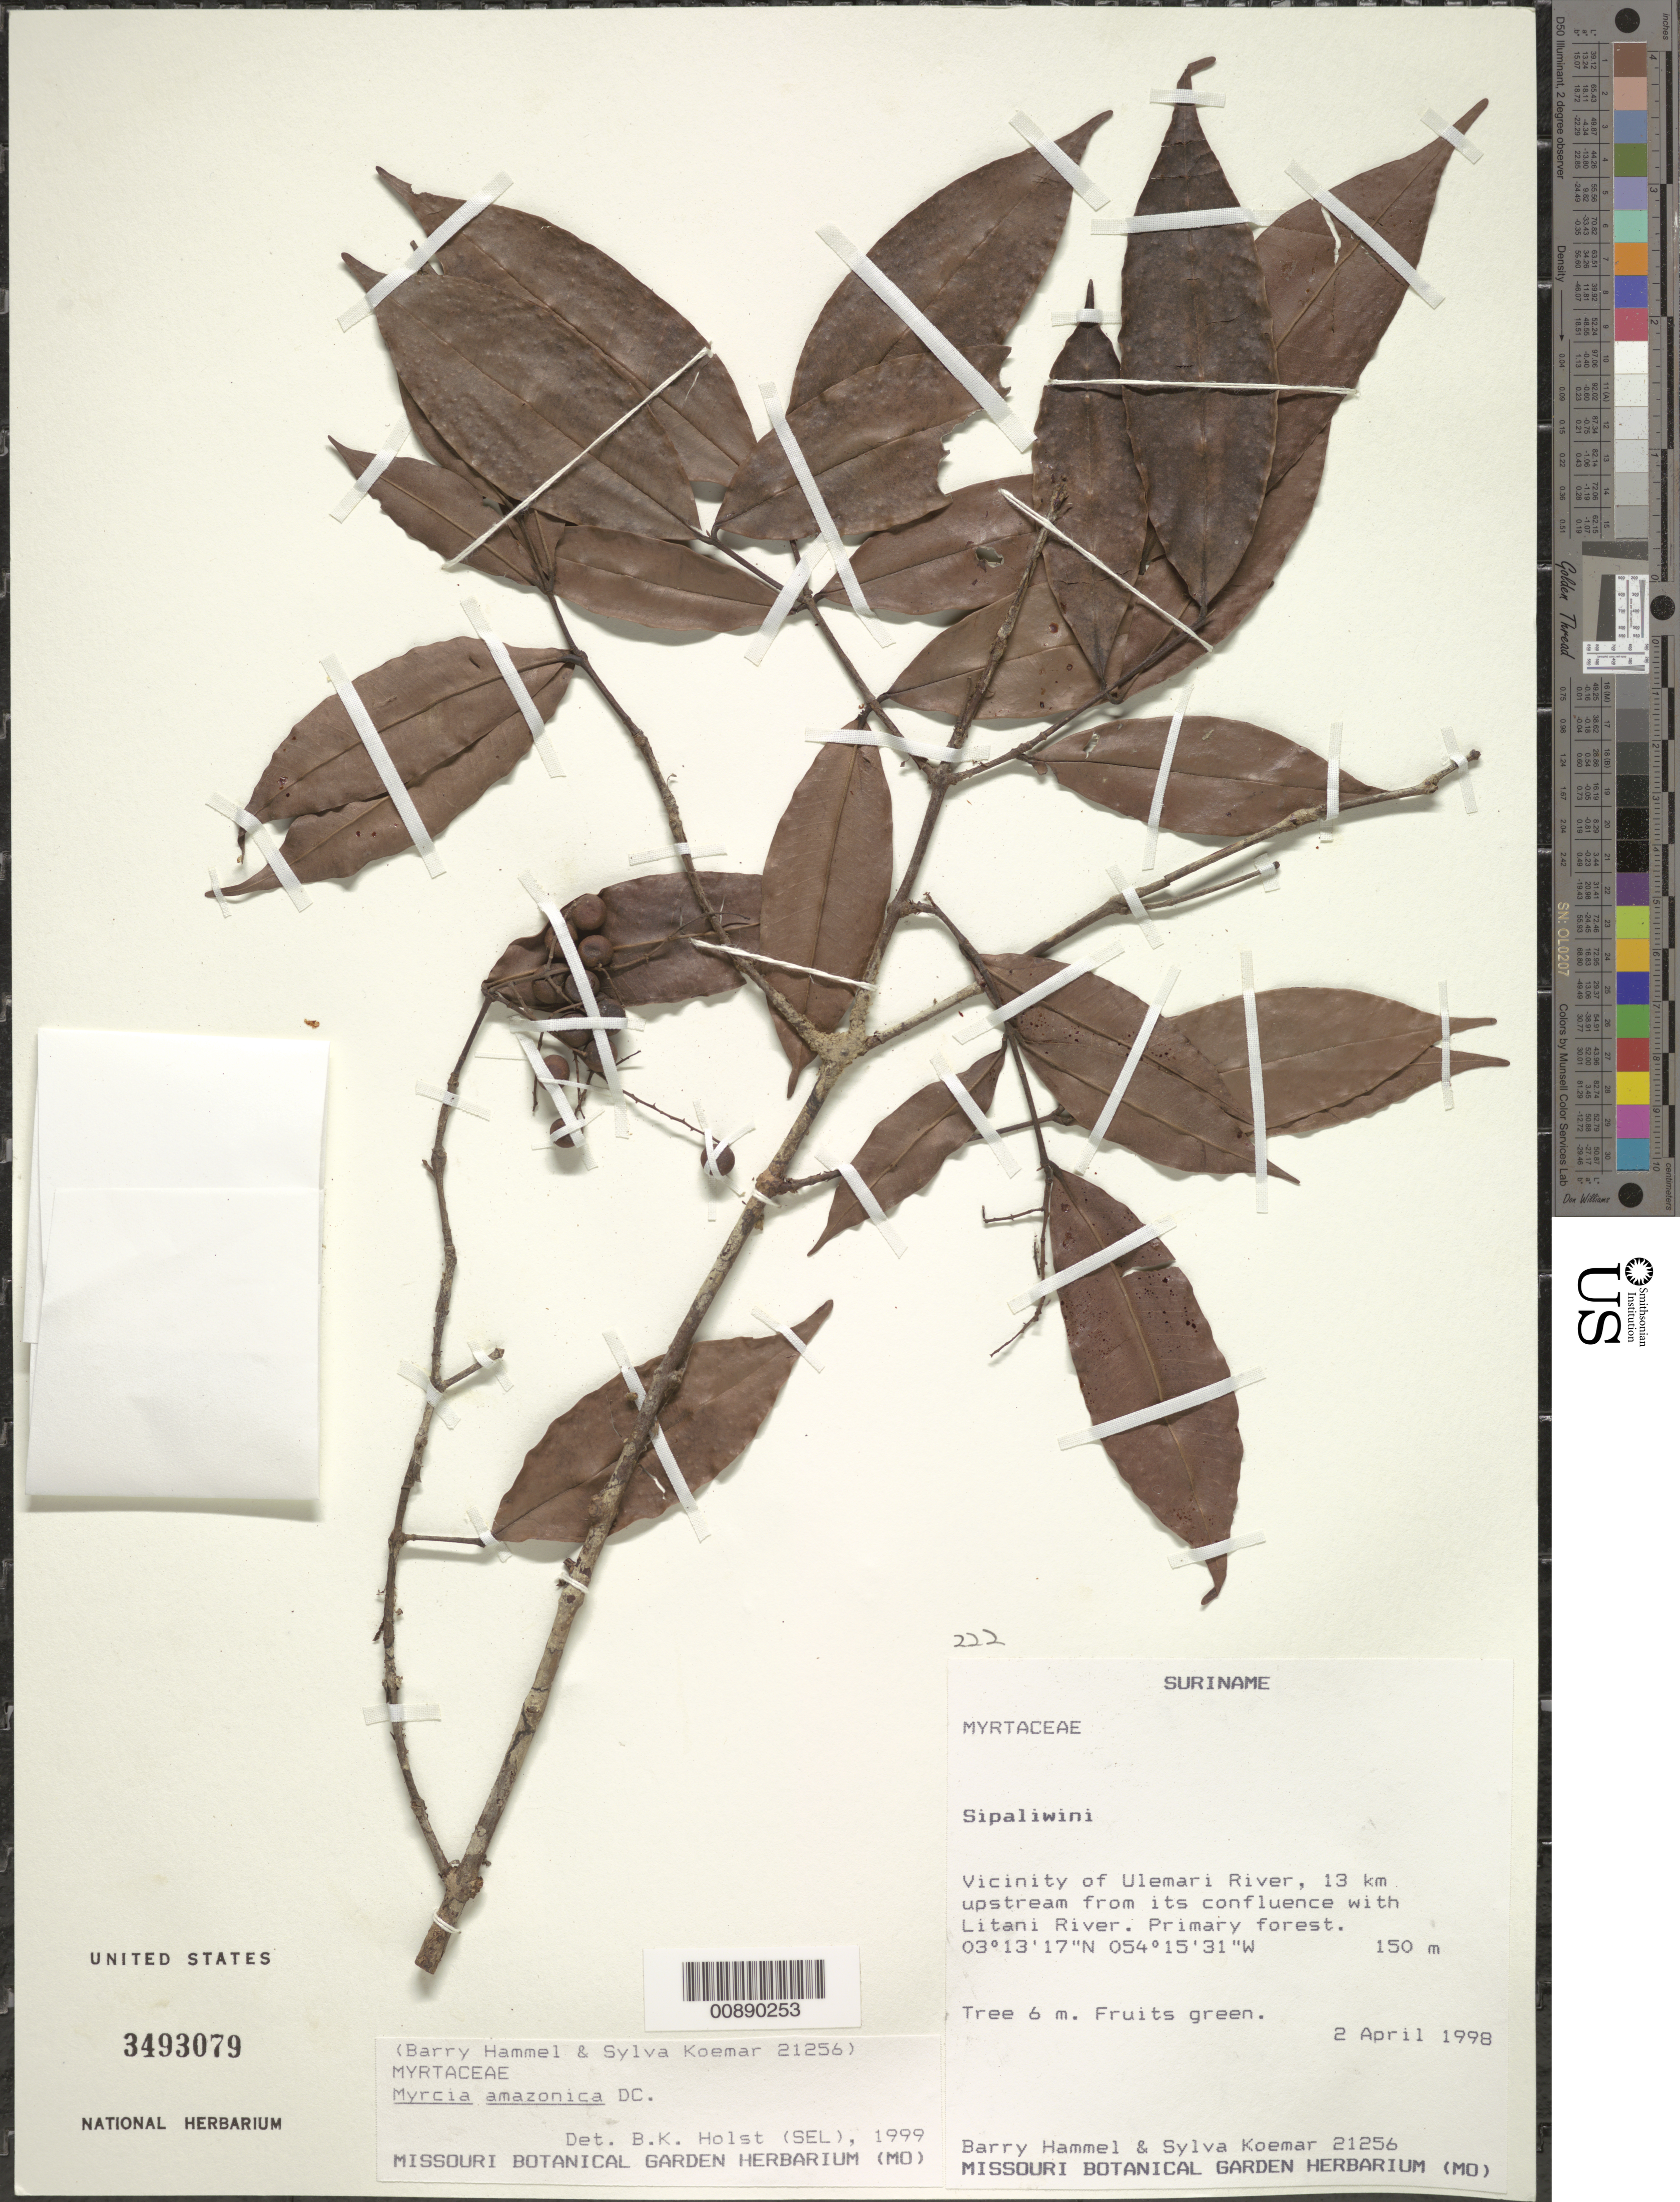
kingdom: Plantae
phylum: Tracheophyta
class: Magnoliopsida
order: Myrtales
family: Myrtaceae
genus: Myrcia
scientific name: Myrcia amazonica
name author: DC.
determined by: Holst, Bruce K.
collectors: B. Hammel & S. Koemar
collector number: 21256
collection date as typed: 2-Apr-98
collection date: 1998-04-02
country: Suriname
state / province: Sipaliwini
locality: Ulemari R., 13 km upstream from confl. with Litani R.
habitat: Primary forest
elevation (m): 150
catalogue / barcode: US 3493079